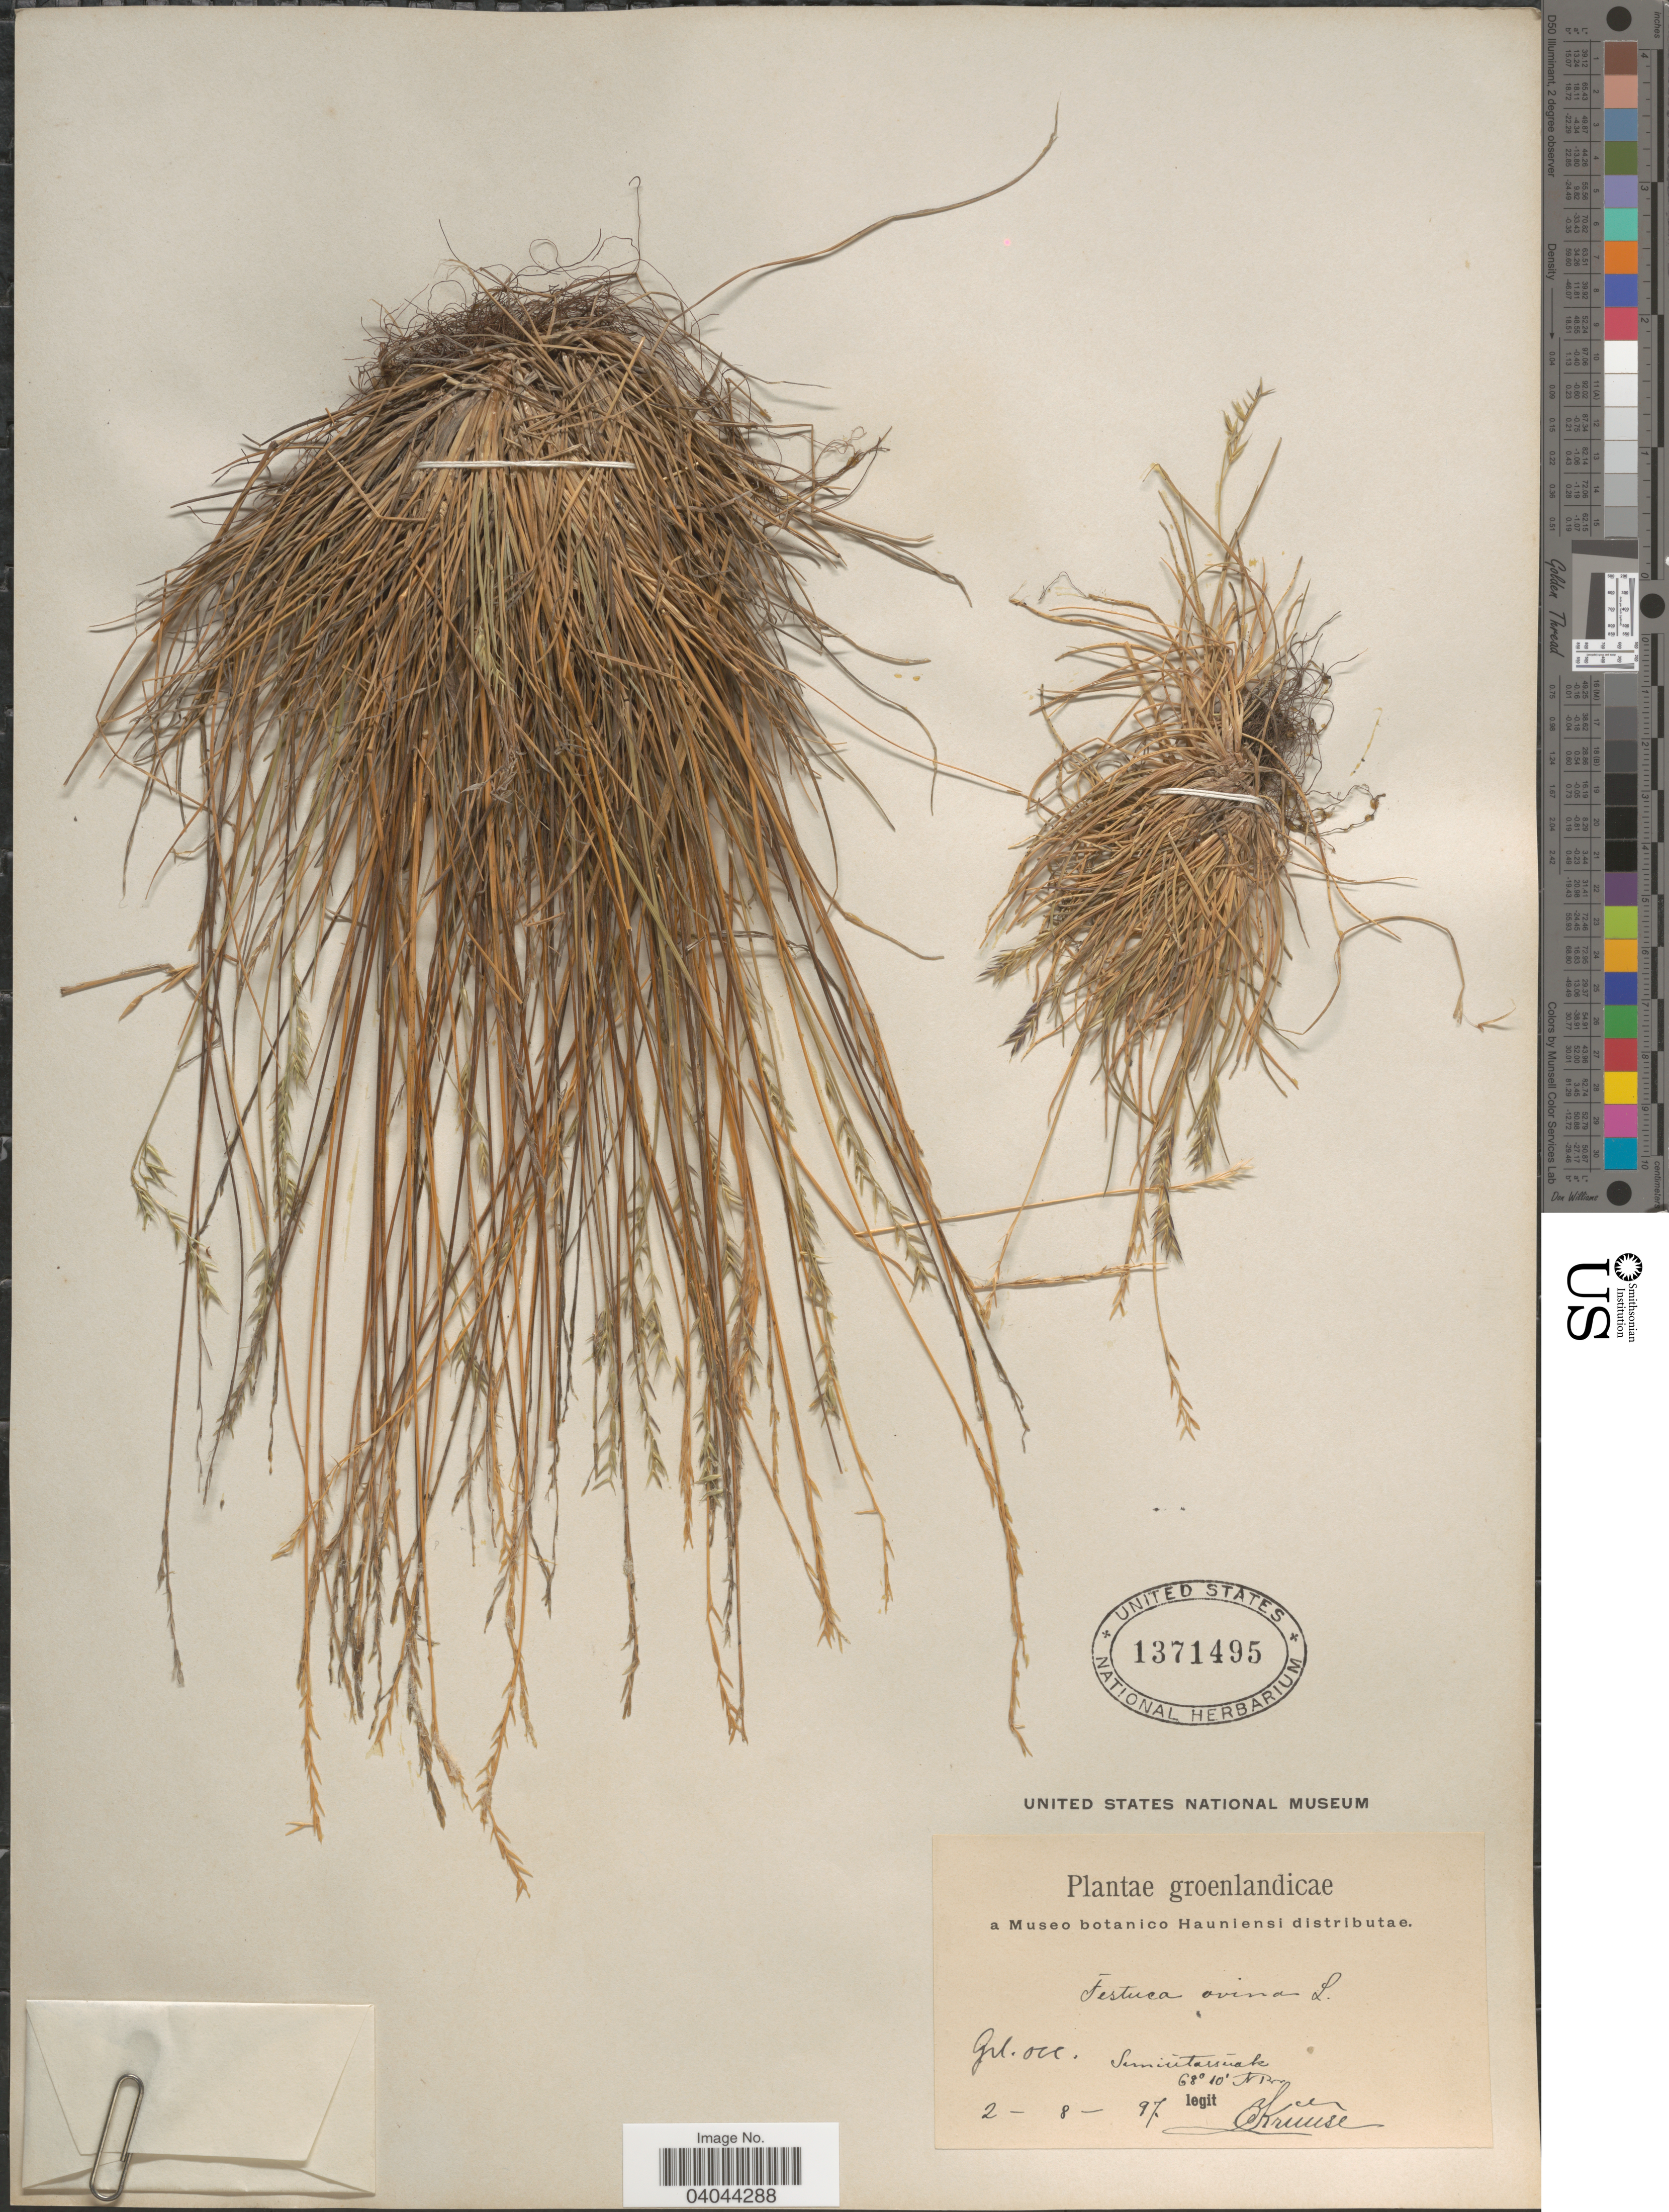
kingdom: Plantae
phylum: Tracheophyta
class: Liliopsida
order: Poales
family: Poaceae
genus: Festuca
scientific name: Festuca ovina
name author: L.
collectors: C. Kruuse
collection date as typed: Transcribed d/m/y: 2/8/97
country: Greenland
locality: Groenlandicae. Grl. occ. Simiutarsuak.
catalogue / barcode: US 1371495